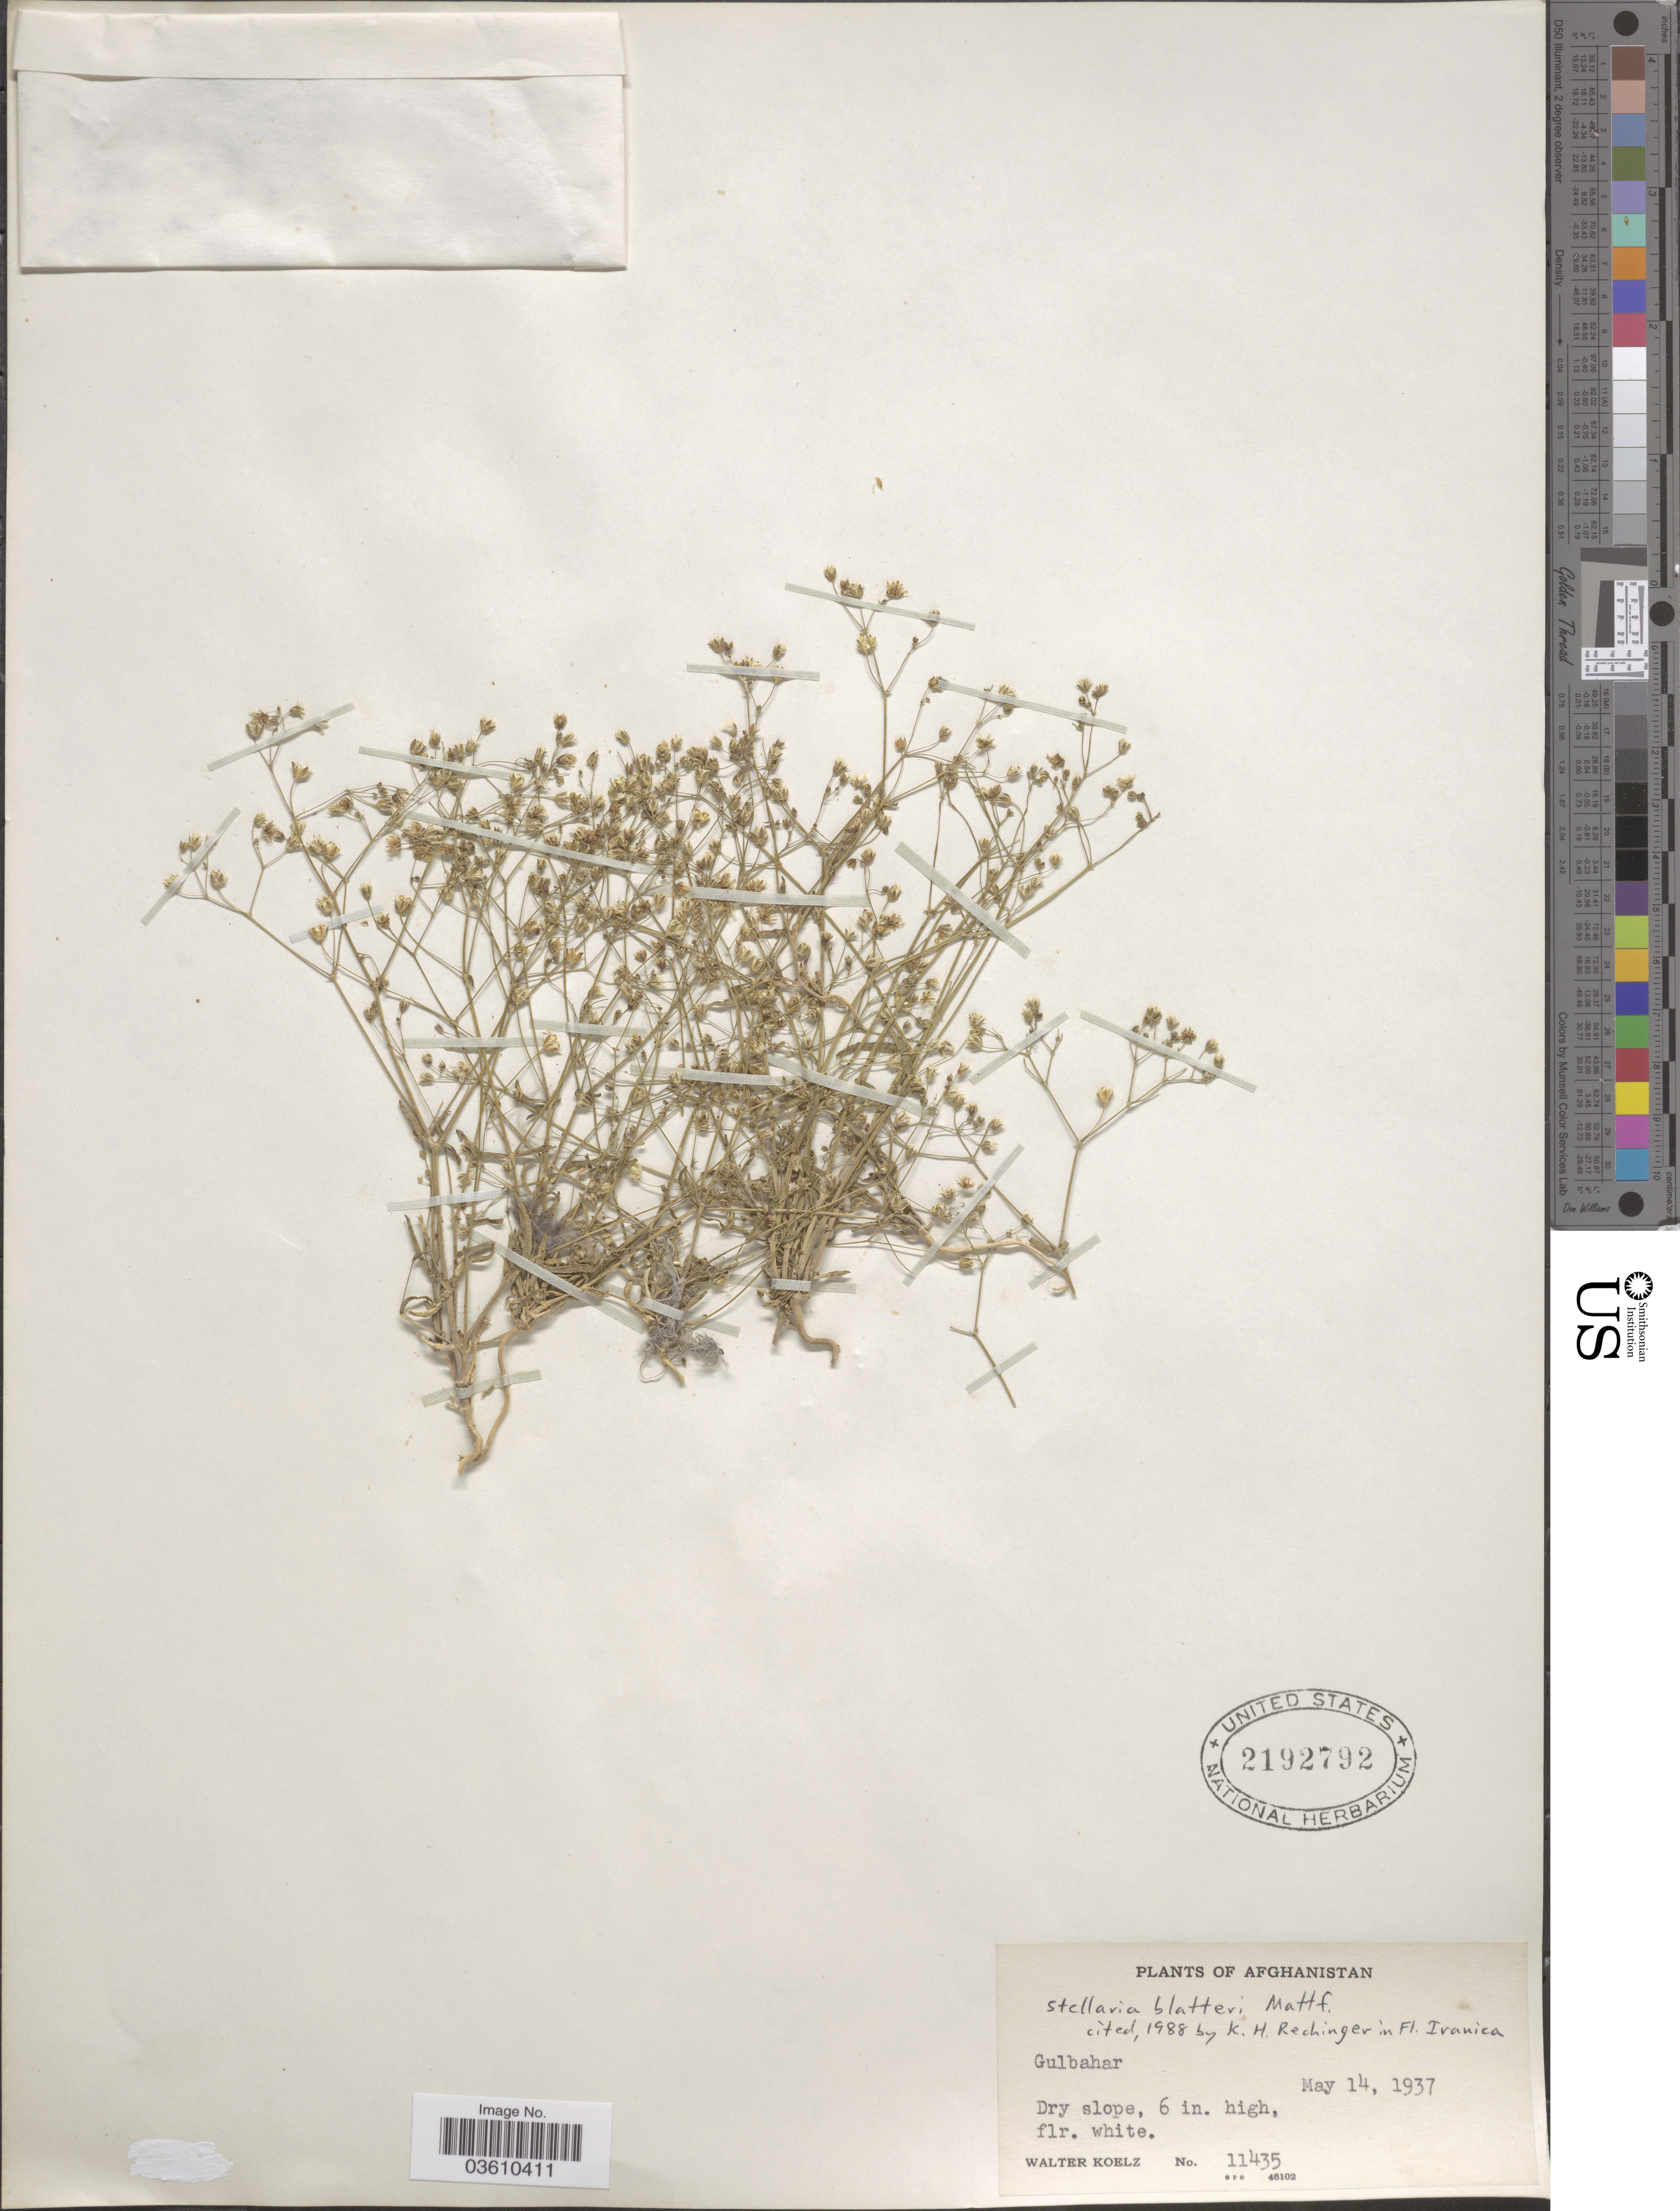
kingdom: Plantae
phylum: Tracheophyta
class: Magnoliopsida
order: Caryophyllales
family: Caryophyllaceae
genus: Stellaria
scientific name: Stellaria blatteri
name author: Mattf.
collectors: W. N. Koelz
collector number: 11435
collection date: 1937-05-14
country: Afghanistan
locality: Gulbahar.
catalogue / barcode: US 2192792